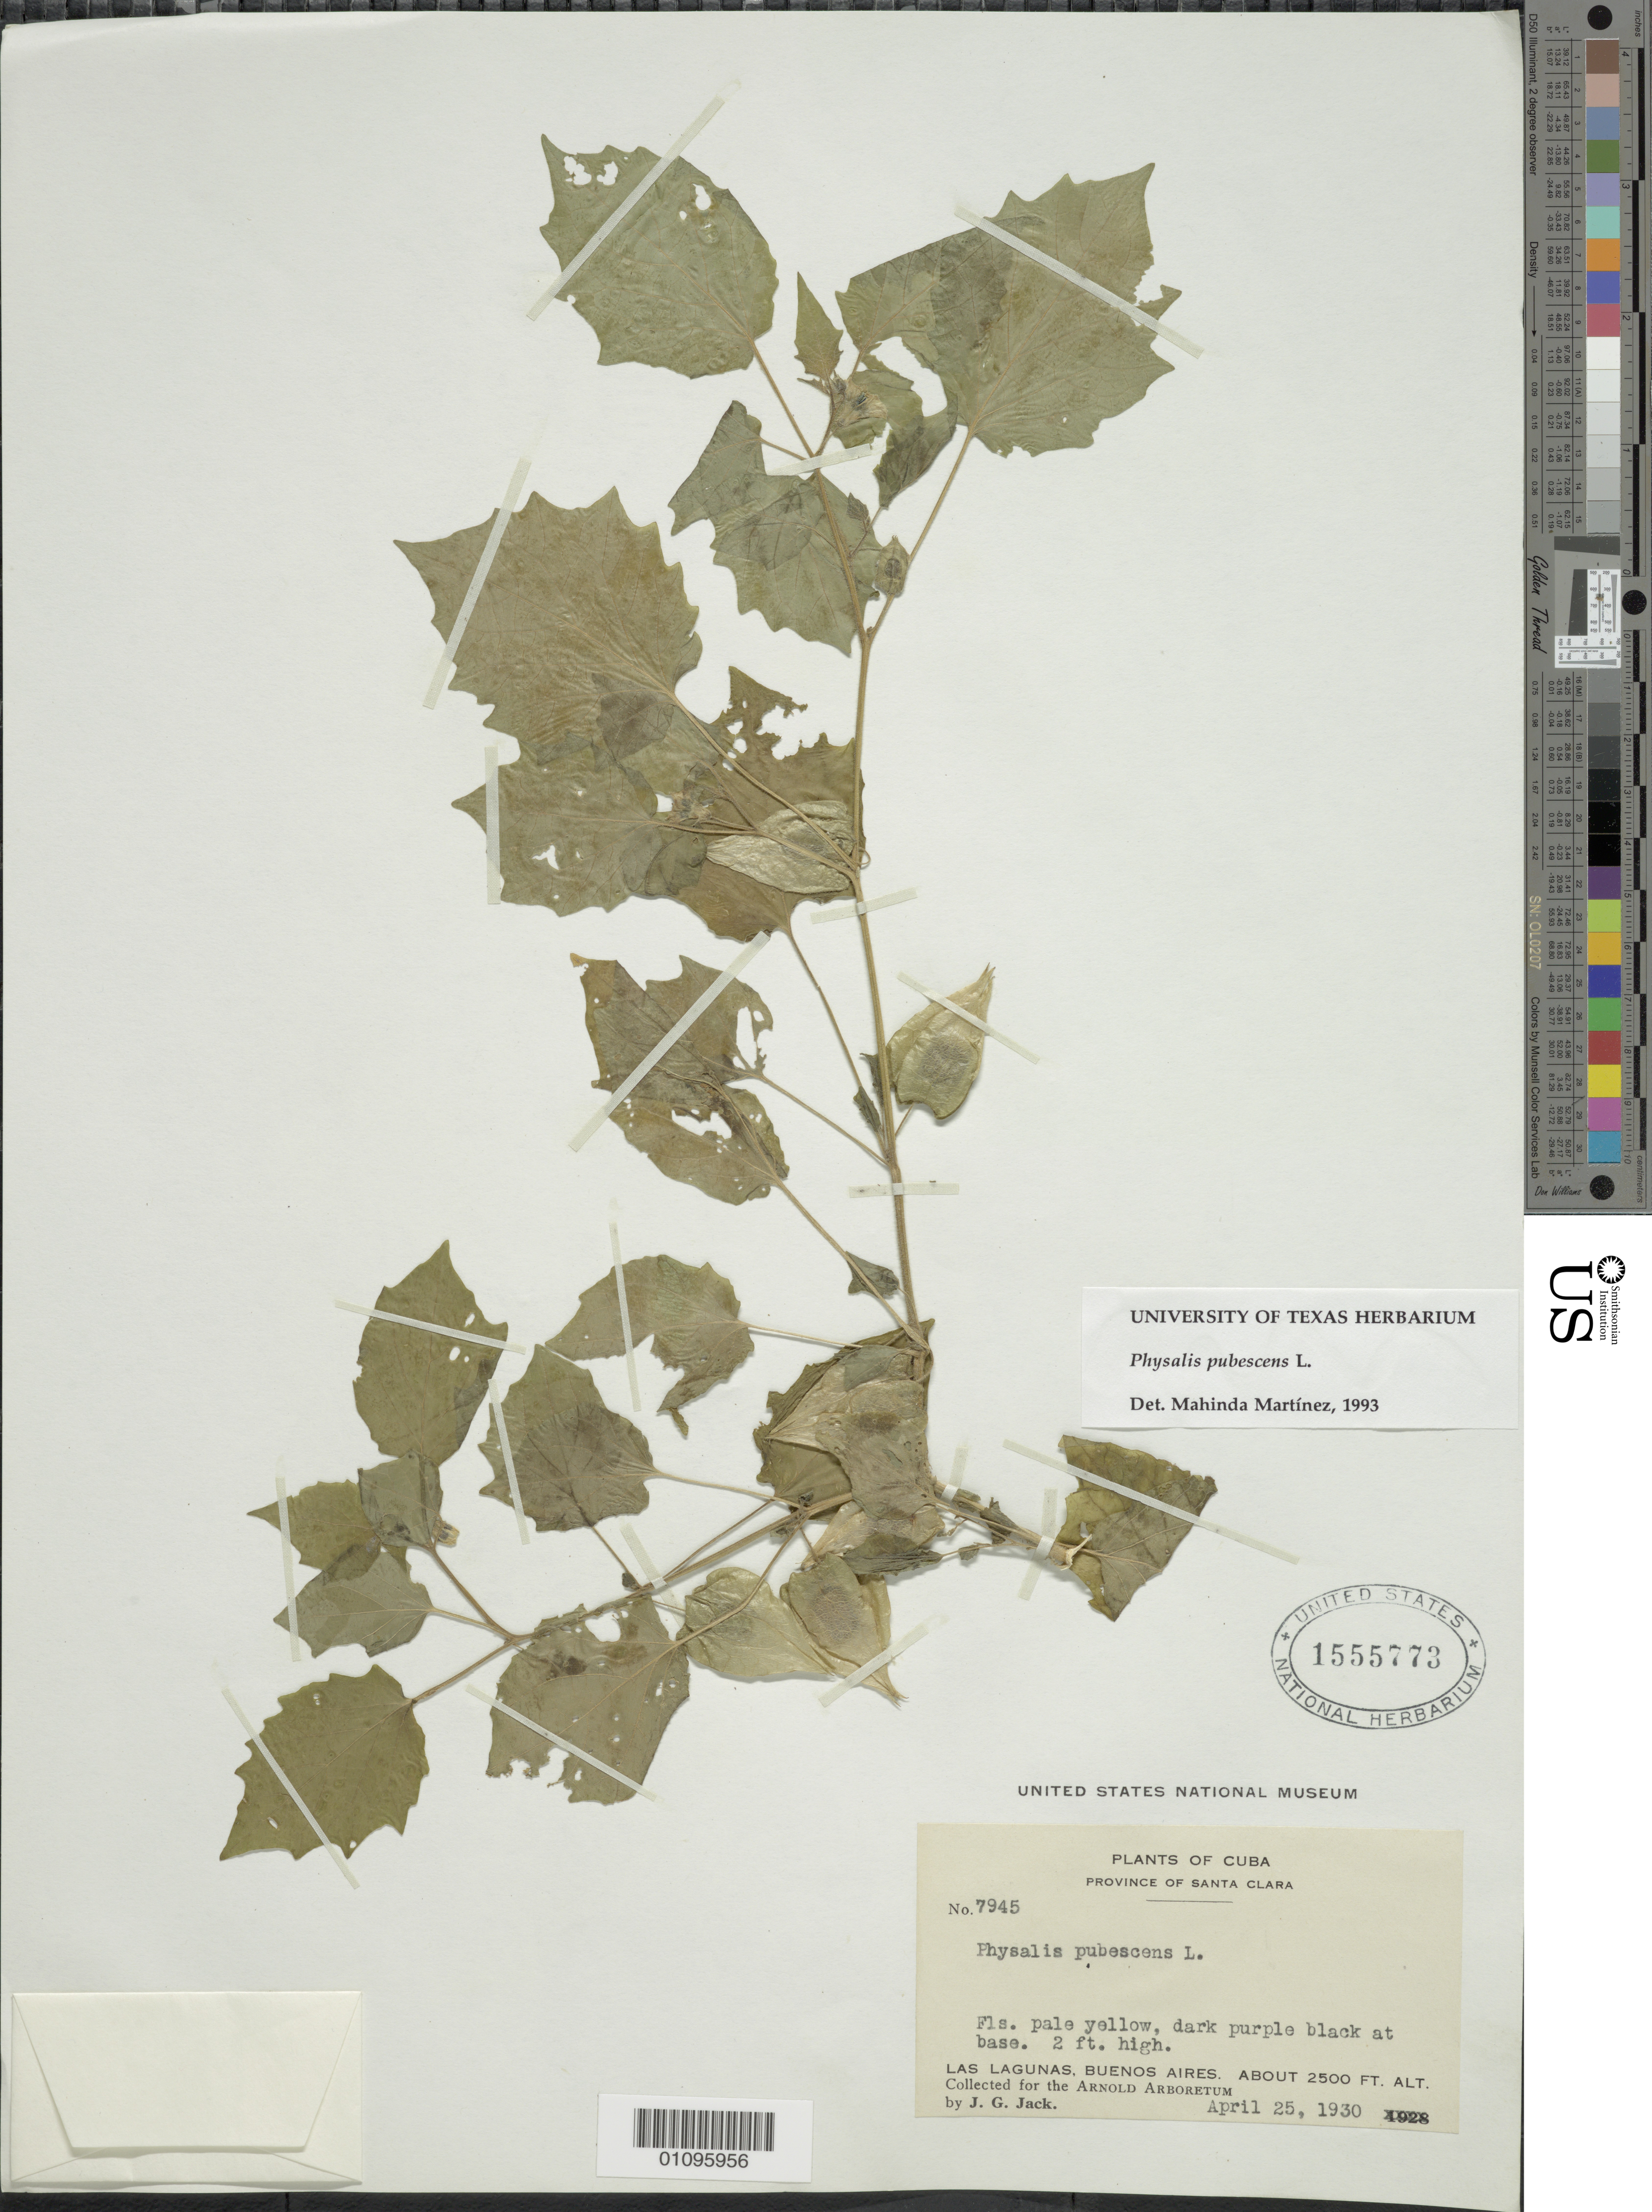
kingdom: Plantae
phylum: Tracheophyta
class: Magnoliopsida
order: Solanales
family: Solanaceae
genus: Physalis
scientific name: Physalis pubescens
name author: L.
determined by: Martinez, M.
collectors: J. G. Jack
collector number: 7945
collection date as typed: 25 Apr 1930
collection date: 1930-04-25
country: Cuba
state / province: Santa Clara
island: Cuba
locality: Las Lagunas, Buenos Aires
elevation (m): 762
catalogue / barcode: US 1555773